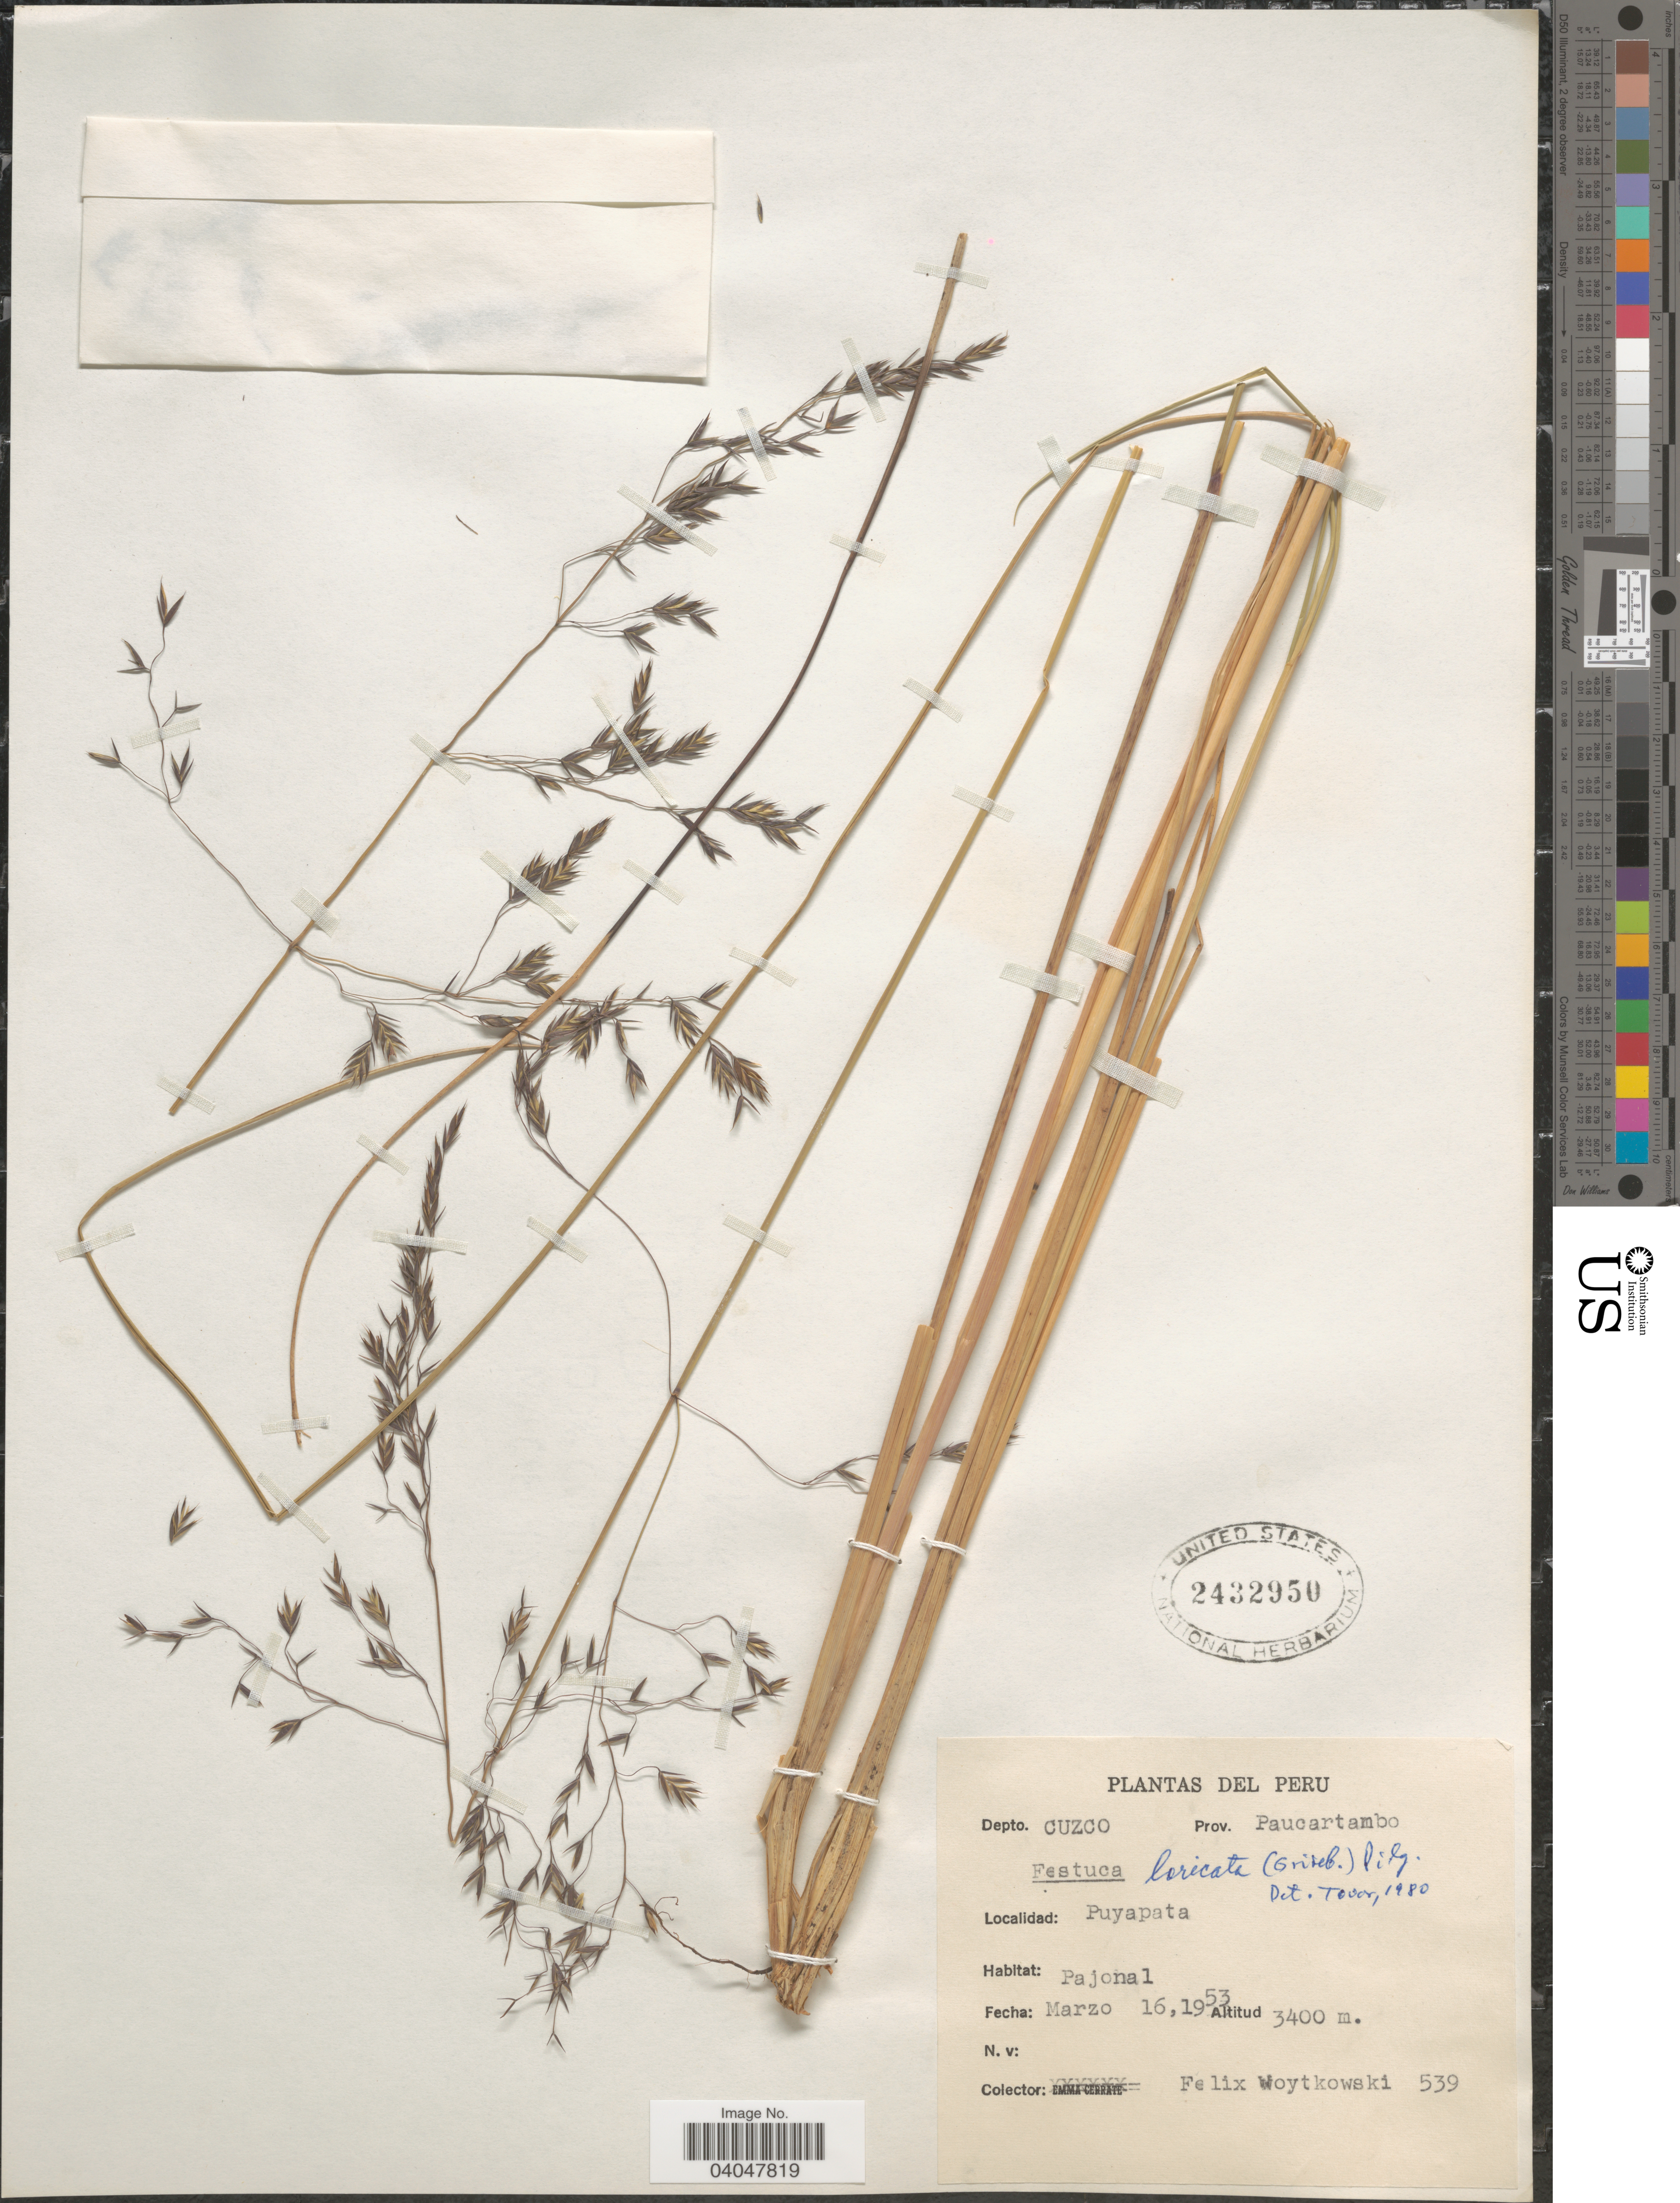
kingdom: Plantae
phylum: Tracheophyta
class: Liliopsida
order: Poales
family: Poaceae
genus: Festuca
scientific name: Festuca loricata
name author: (Griseb.) Pilg.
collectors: F. Woytkowski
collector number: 539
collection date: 1953-03-16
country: Peru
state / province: Cusco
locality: Depto. Cuzco. Prov. Paucartambo. Puyapata. Pajonal.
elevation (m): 3400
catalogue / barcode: US 2432950